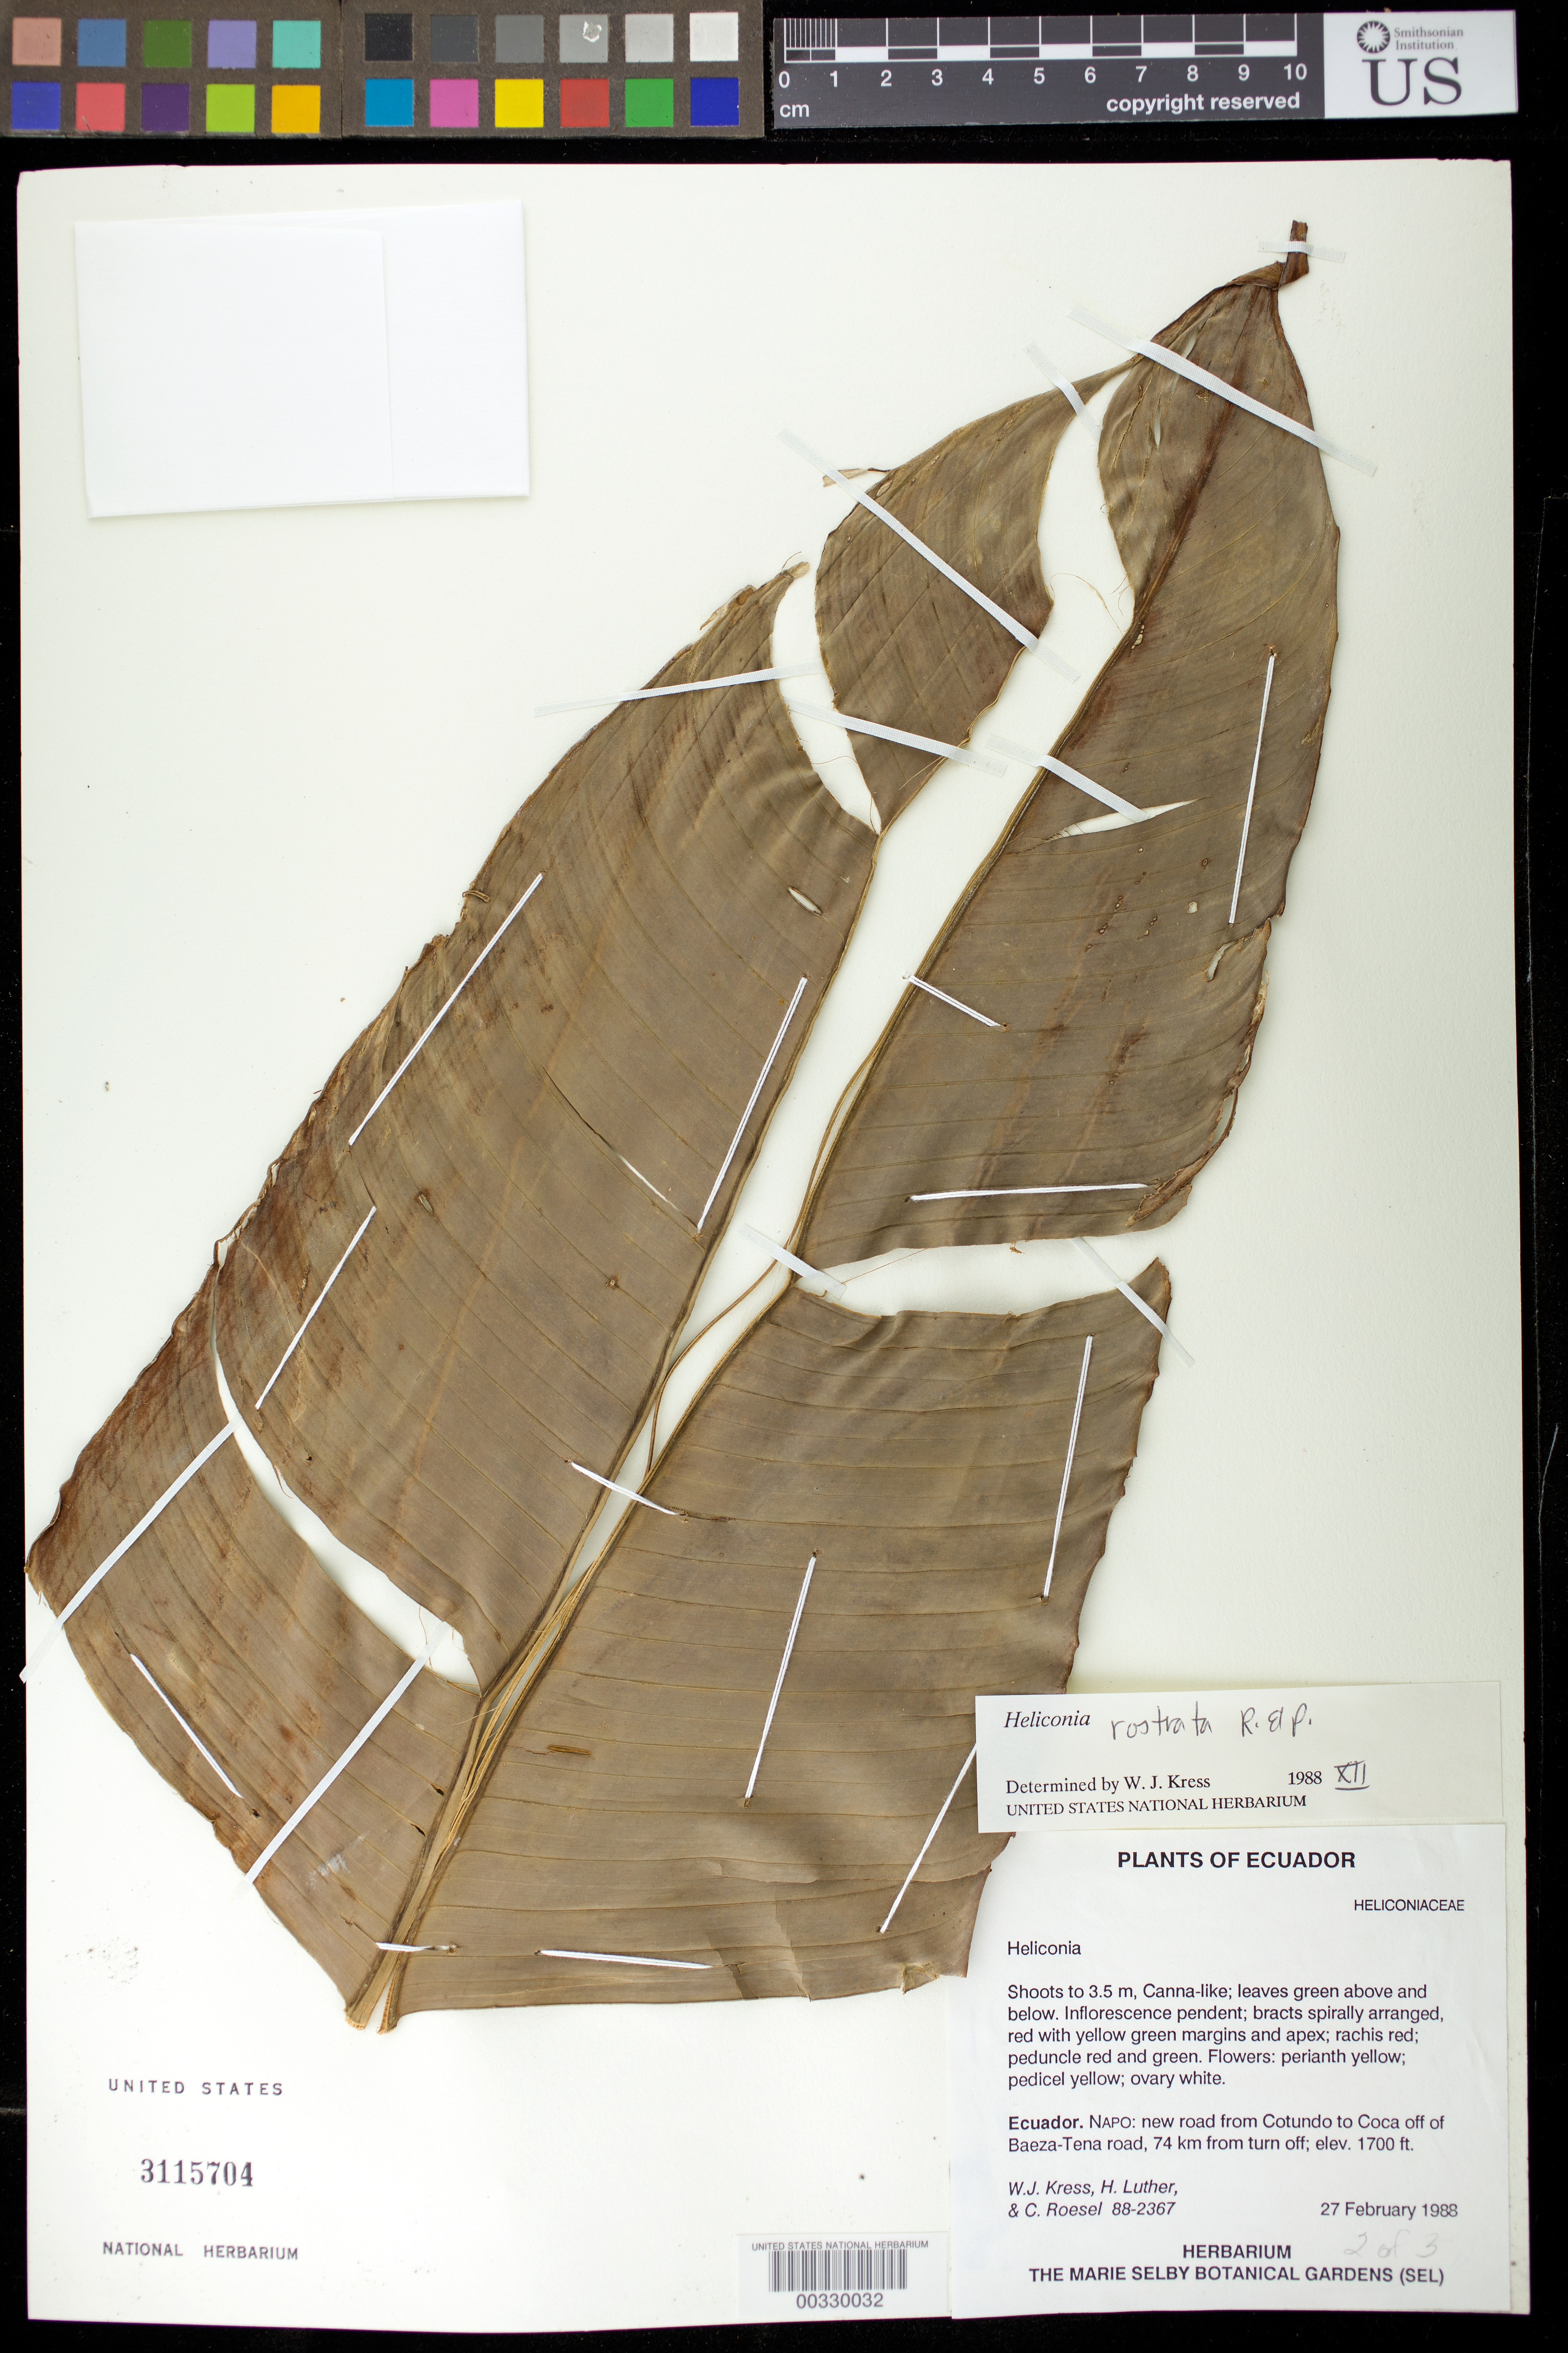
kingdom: Plantae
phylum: Tracheophyta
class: Liliopsida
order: Zingiberales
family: Heliconiaceae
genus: Heliconia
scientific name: Heliconia rostrata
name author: Ruiz & Pav.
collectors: W. J. Kress, Harry E. Luther & C. S. Roesel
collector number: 88-2367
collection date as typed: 27 Feb 1988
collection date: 1988-02-27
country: Ecuador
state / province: Napo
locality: New road from cOtundo to coca of f of baeza-Tena road, 74 km from turn of f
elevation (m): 518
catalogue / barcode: US 3115704